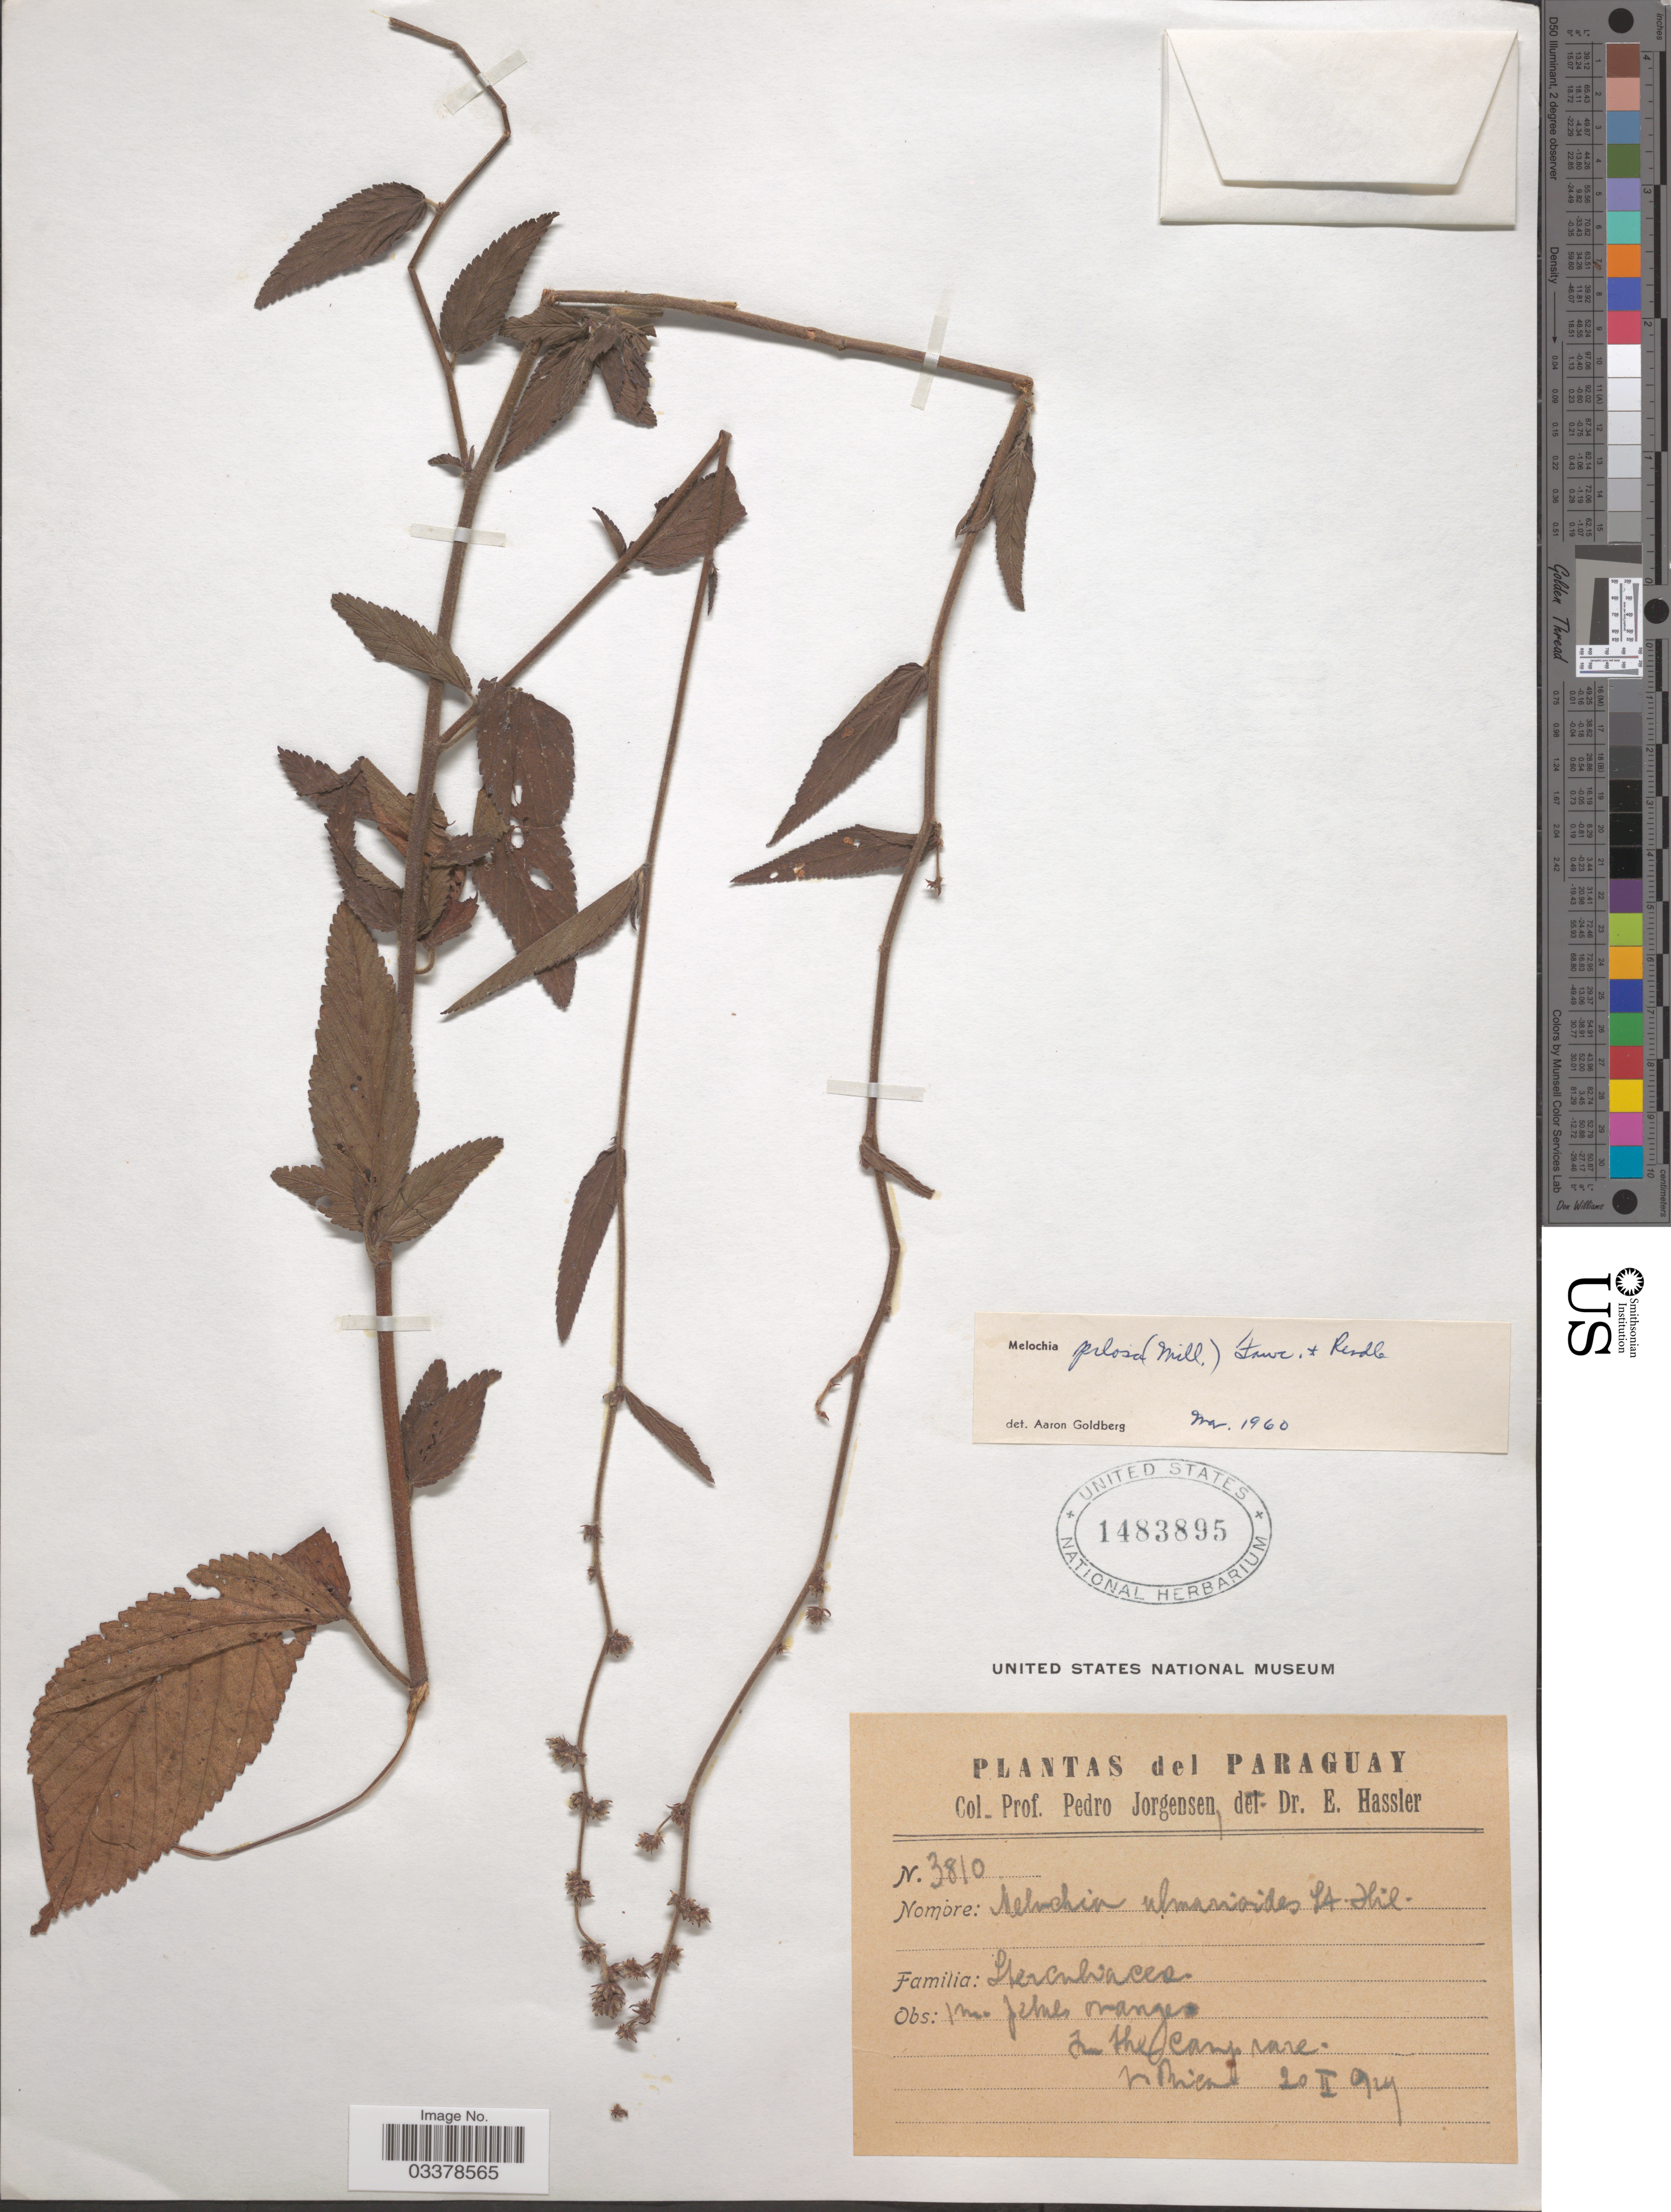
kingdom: Plantae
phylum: Tracheophyta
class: Magnoliopsida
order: Malvales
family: Malvaceae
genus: Melochia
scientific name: Melochia pilosa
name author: (Mill.) Fawc. & Rendle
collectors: P. Jörgensen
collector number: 3810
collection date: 1929-02-20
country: Paraguay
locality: In the camp rare- V. Rica.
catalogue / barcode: US 1483895